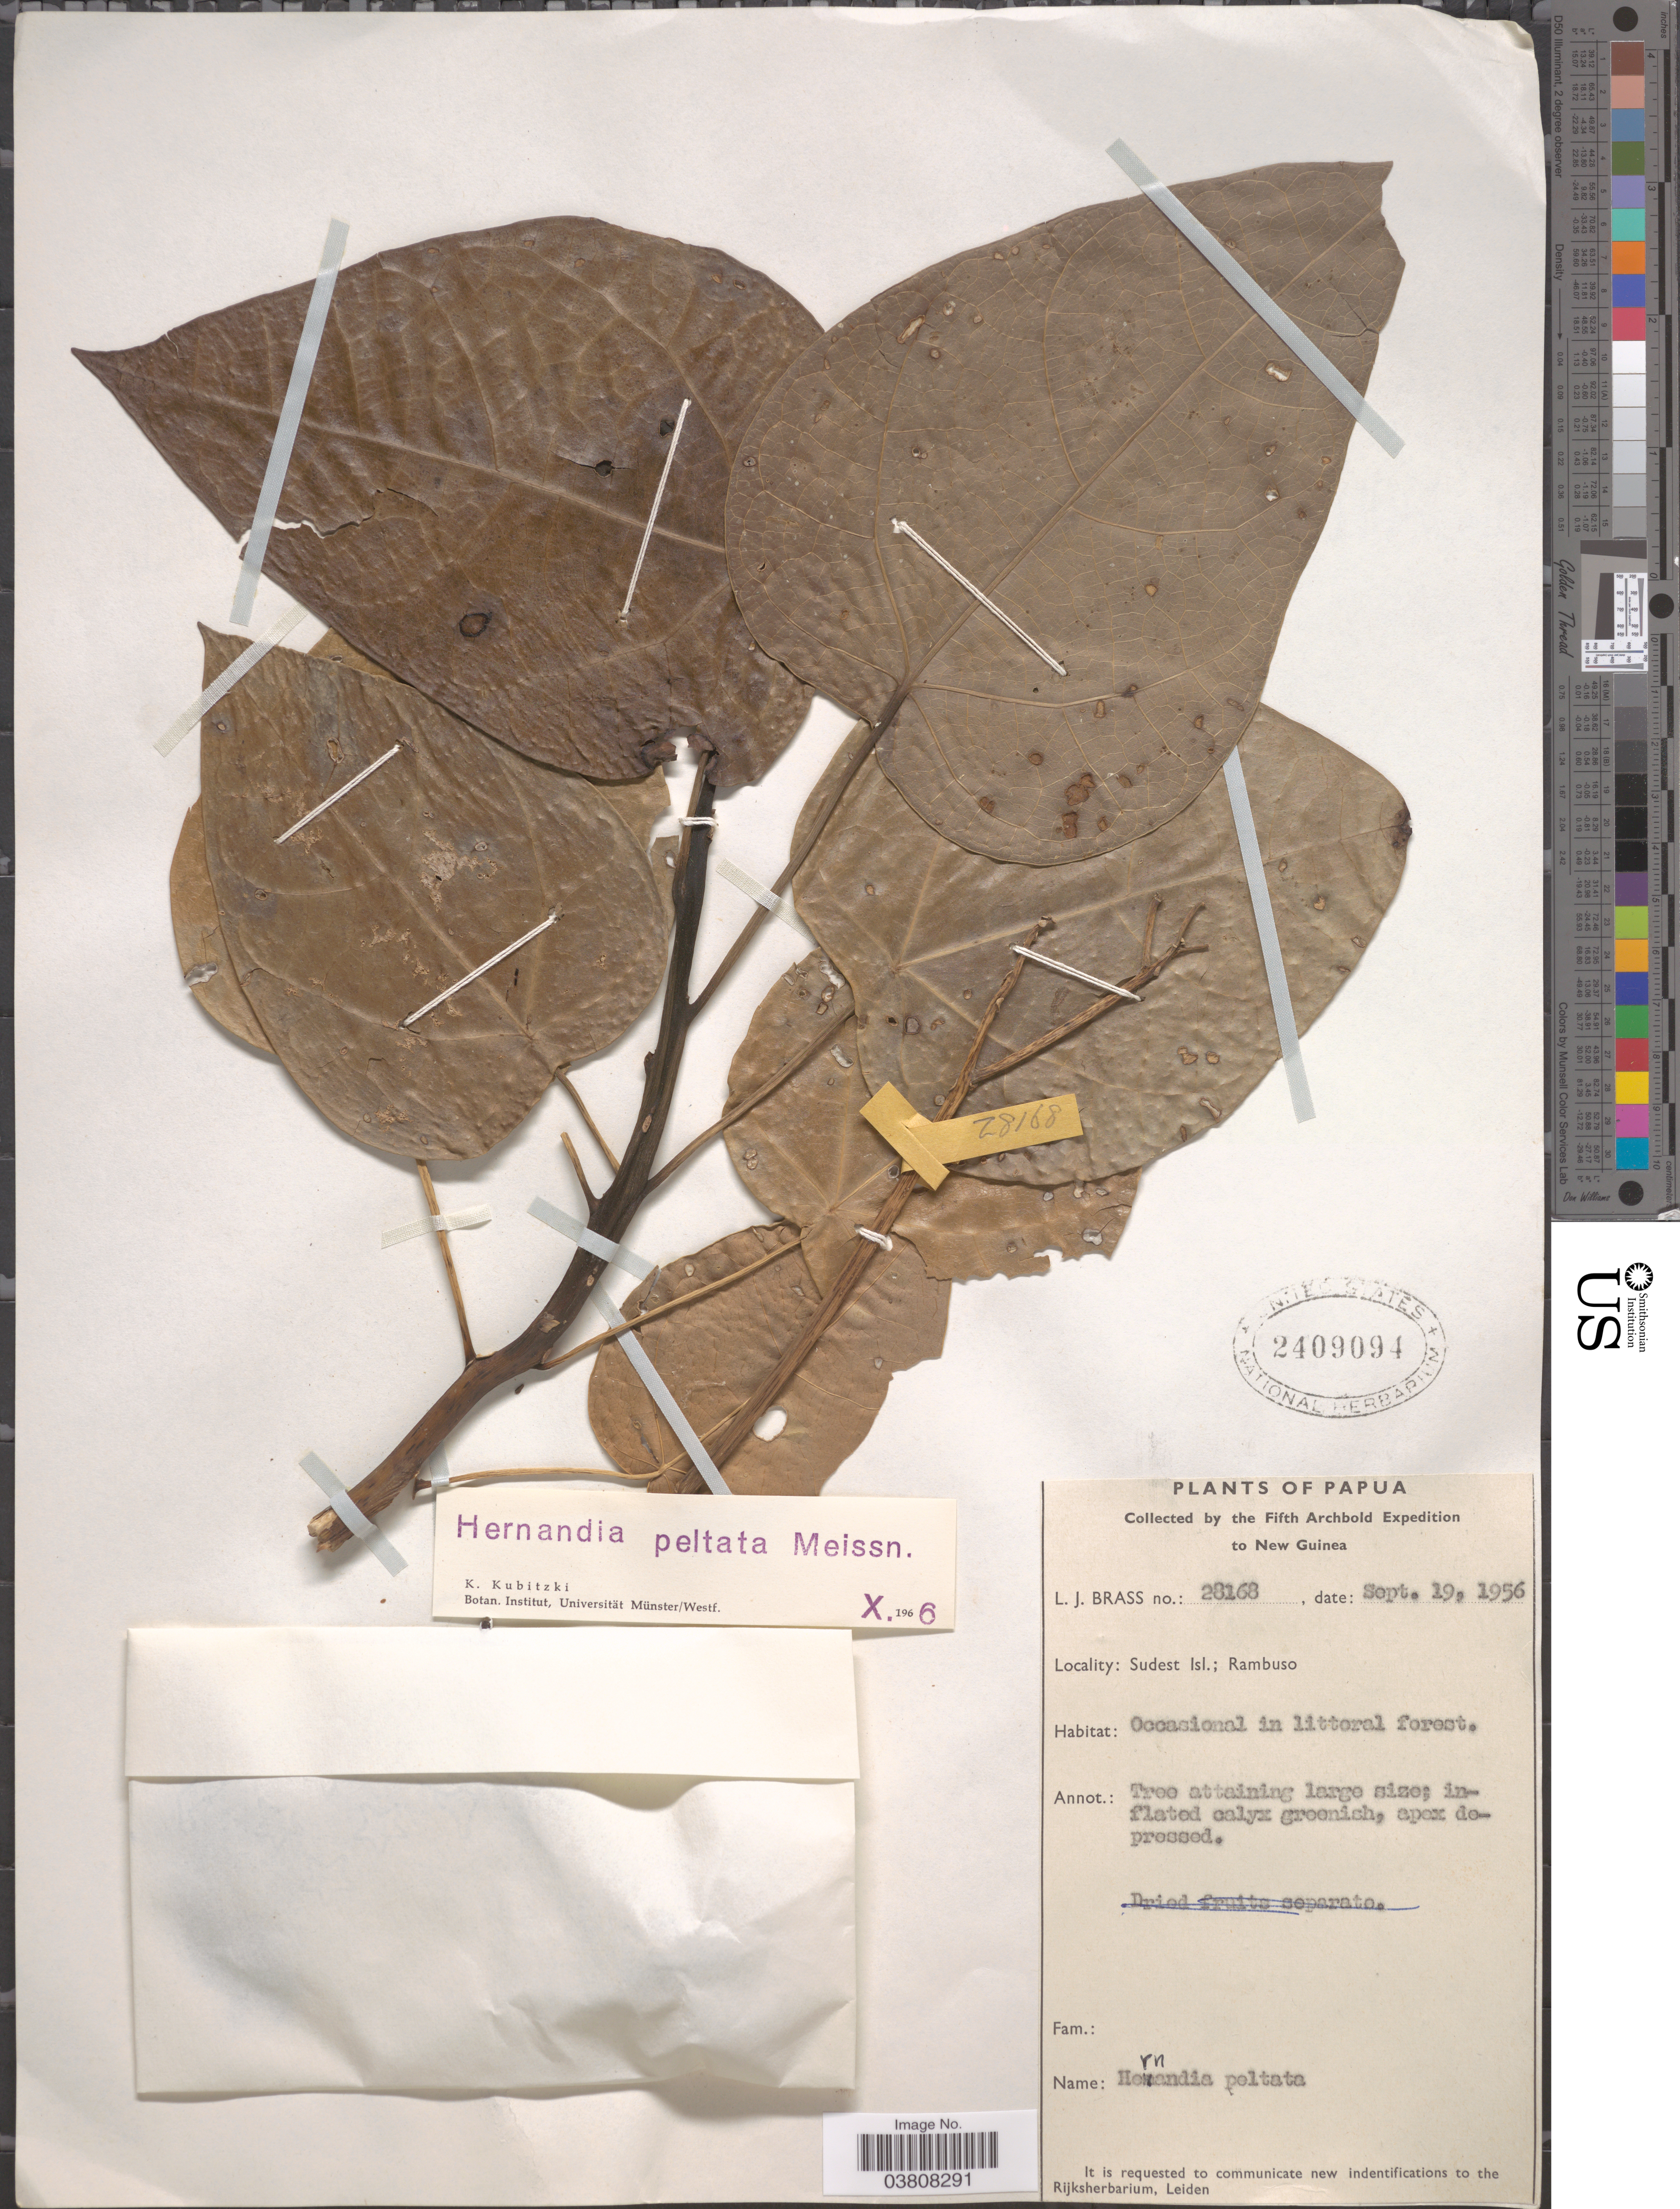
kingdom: Plantae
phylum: Tracheophyta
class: Magnoliopsida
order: Laurales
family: Hernandiaceae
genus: Hernandia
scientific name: Hernandia nymphaeifolia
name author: (C. Presl) Kubitzki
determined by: Strong, Mark T., (BOT), Smithsonian Institution - National Museum of Natural History (UNITED STATES)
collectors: L. J. Brass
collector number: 28168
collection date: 1956-09-19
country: Papua New Guinea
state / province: Milne Bay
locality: Papua. New Guinea. Sudest Isl.; Rambuso.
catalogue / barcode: US 2409094